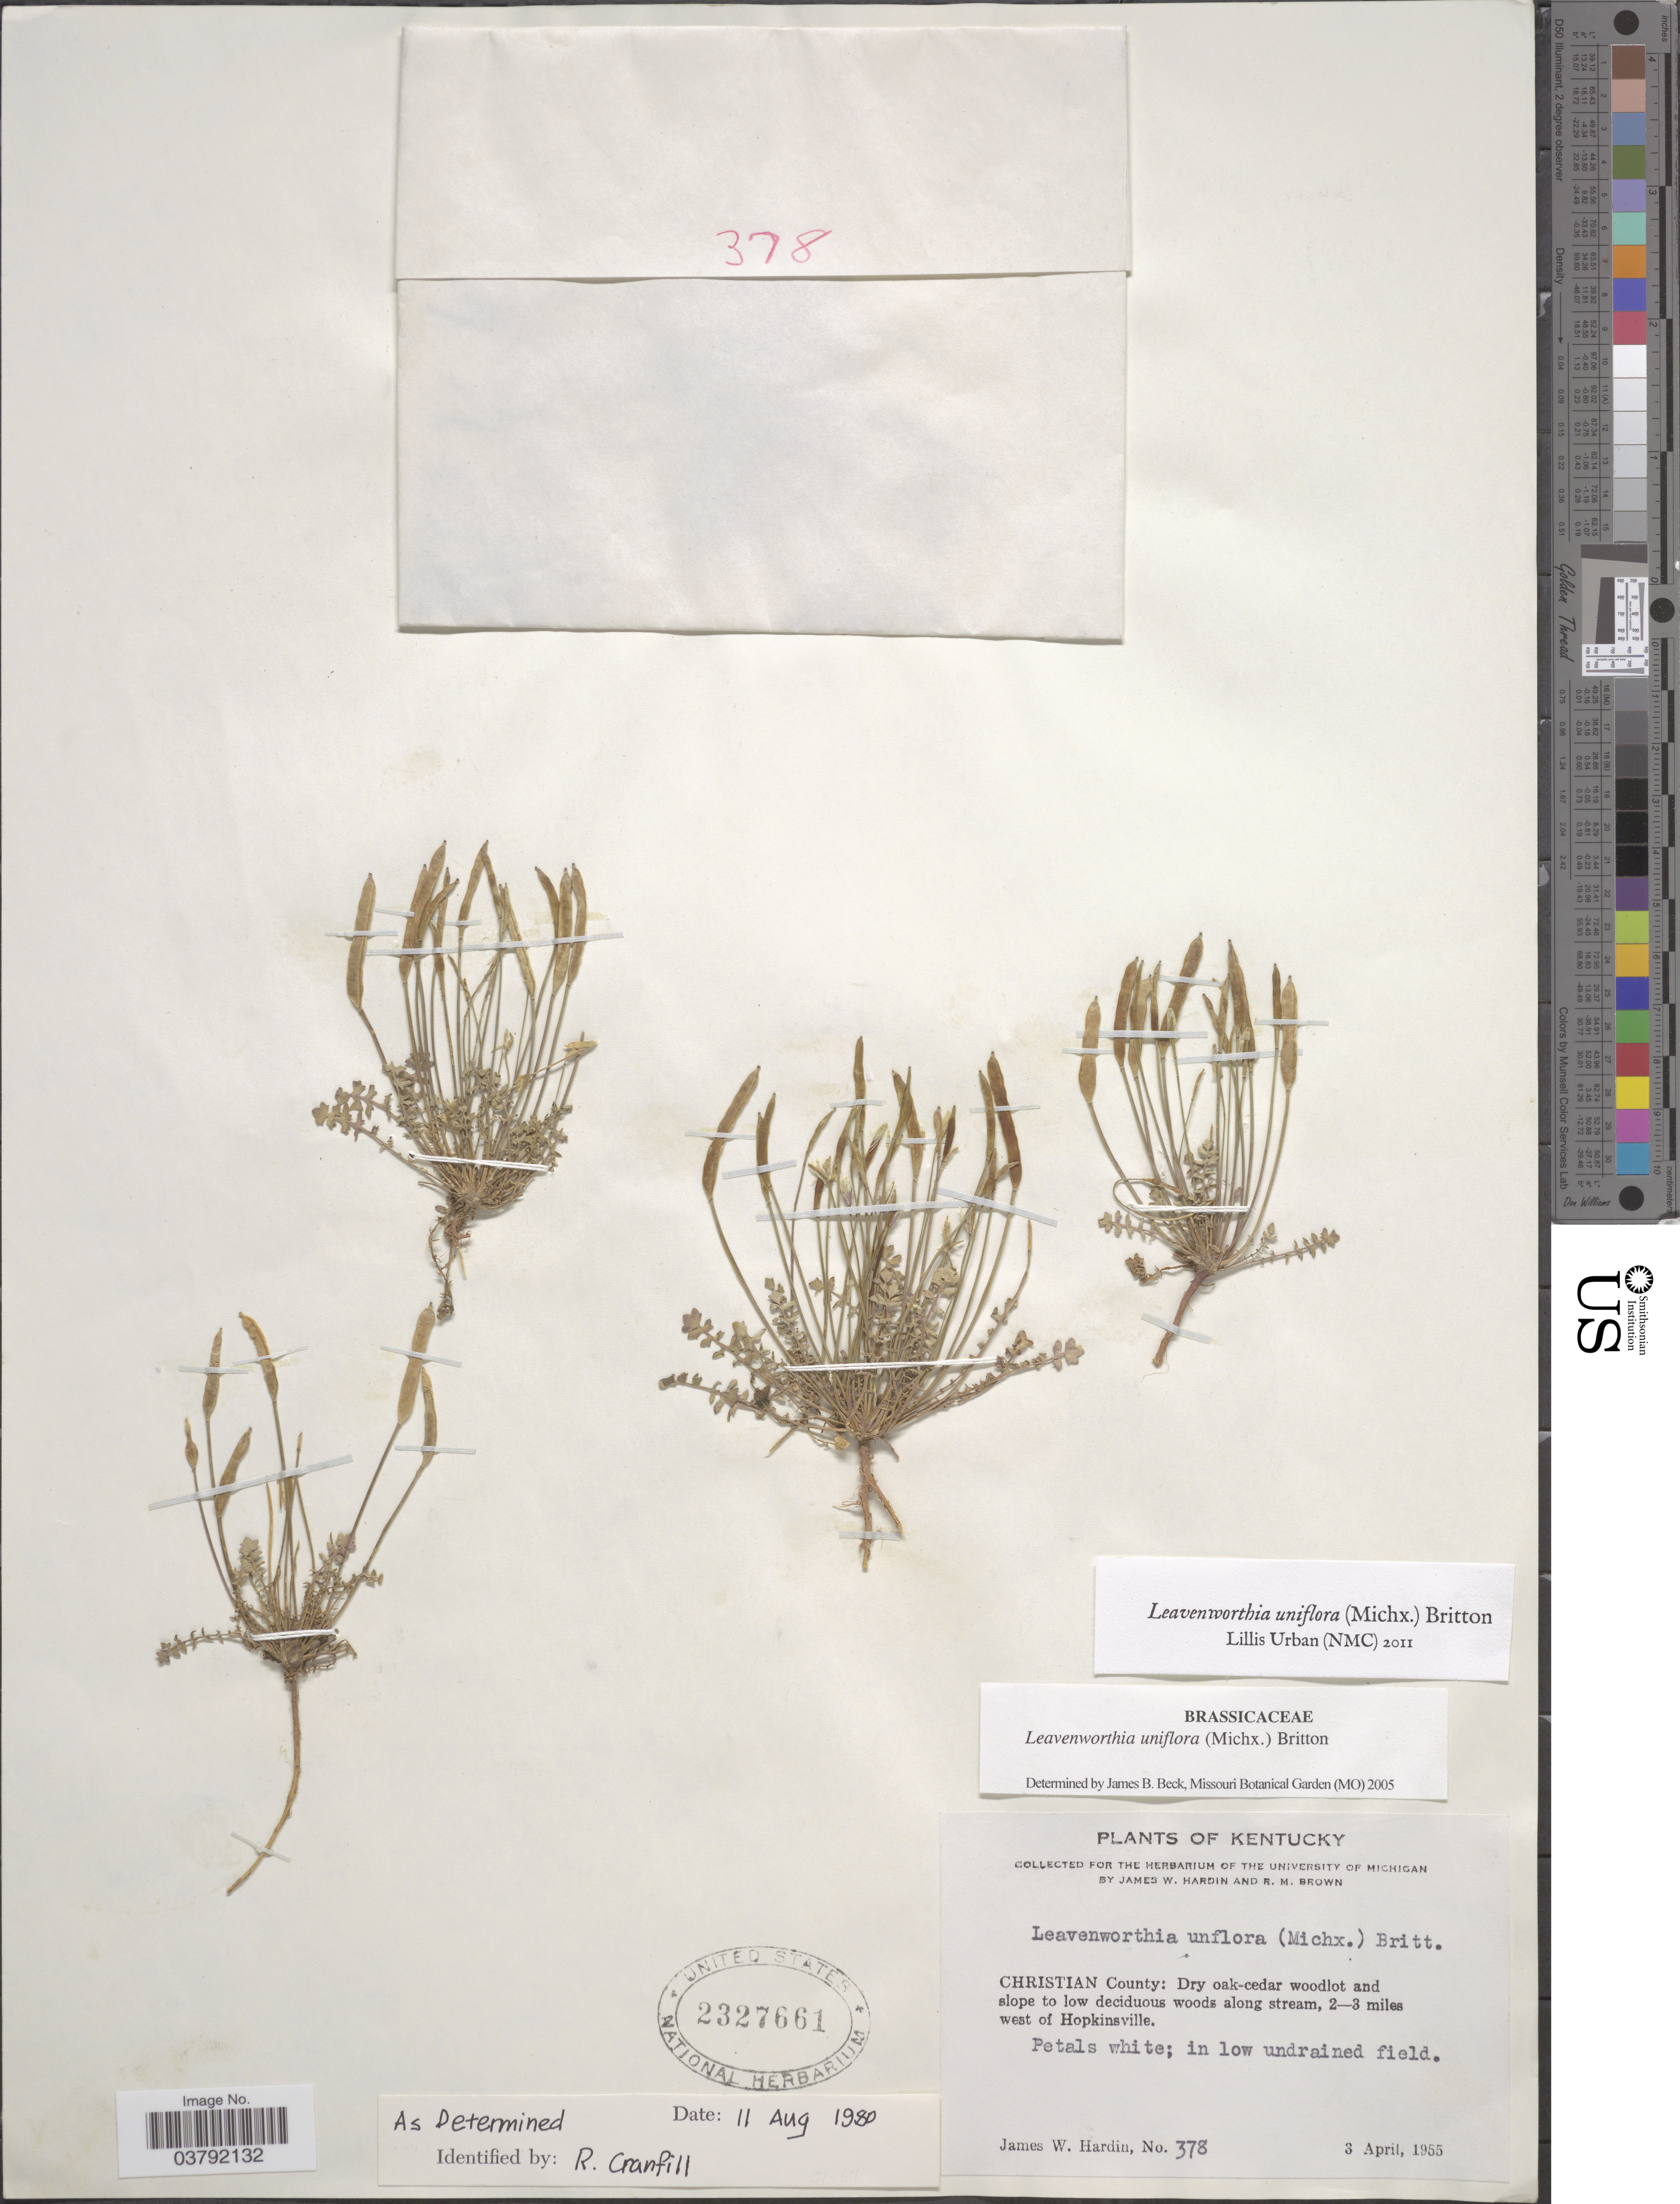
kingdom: Plantae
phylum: Tracheophyta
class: Magnoliopsida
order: Brassicales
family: Brassicaceae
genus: Leavenworthia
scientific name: Leavenworthia uniflora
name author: (Michx.) Britton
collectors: J. W. Hardin & R. Brown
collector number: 378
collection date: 1955-04-03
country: United States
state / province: Kentucky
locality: Christian County: 2-3 miles west of Hopkinsville.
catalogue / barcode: US 2327661